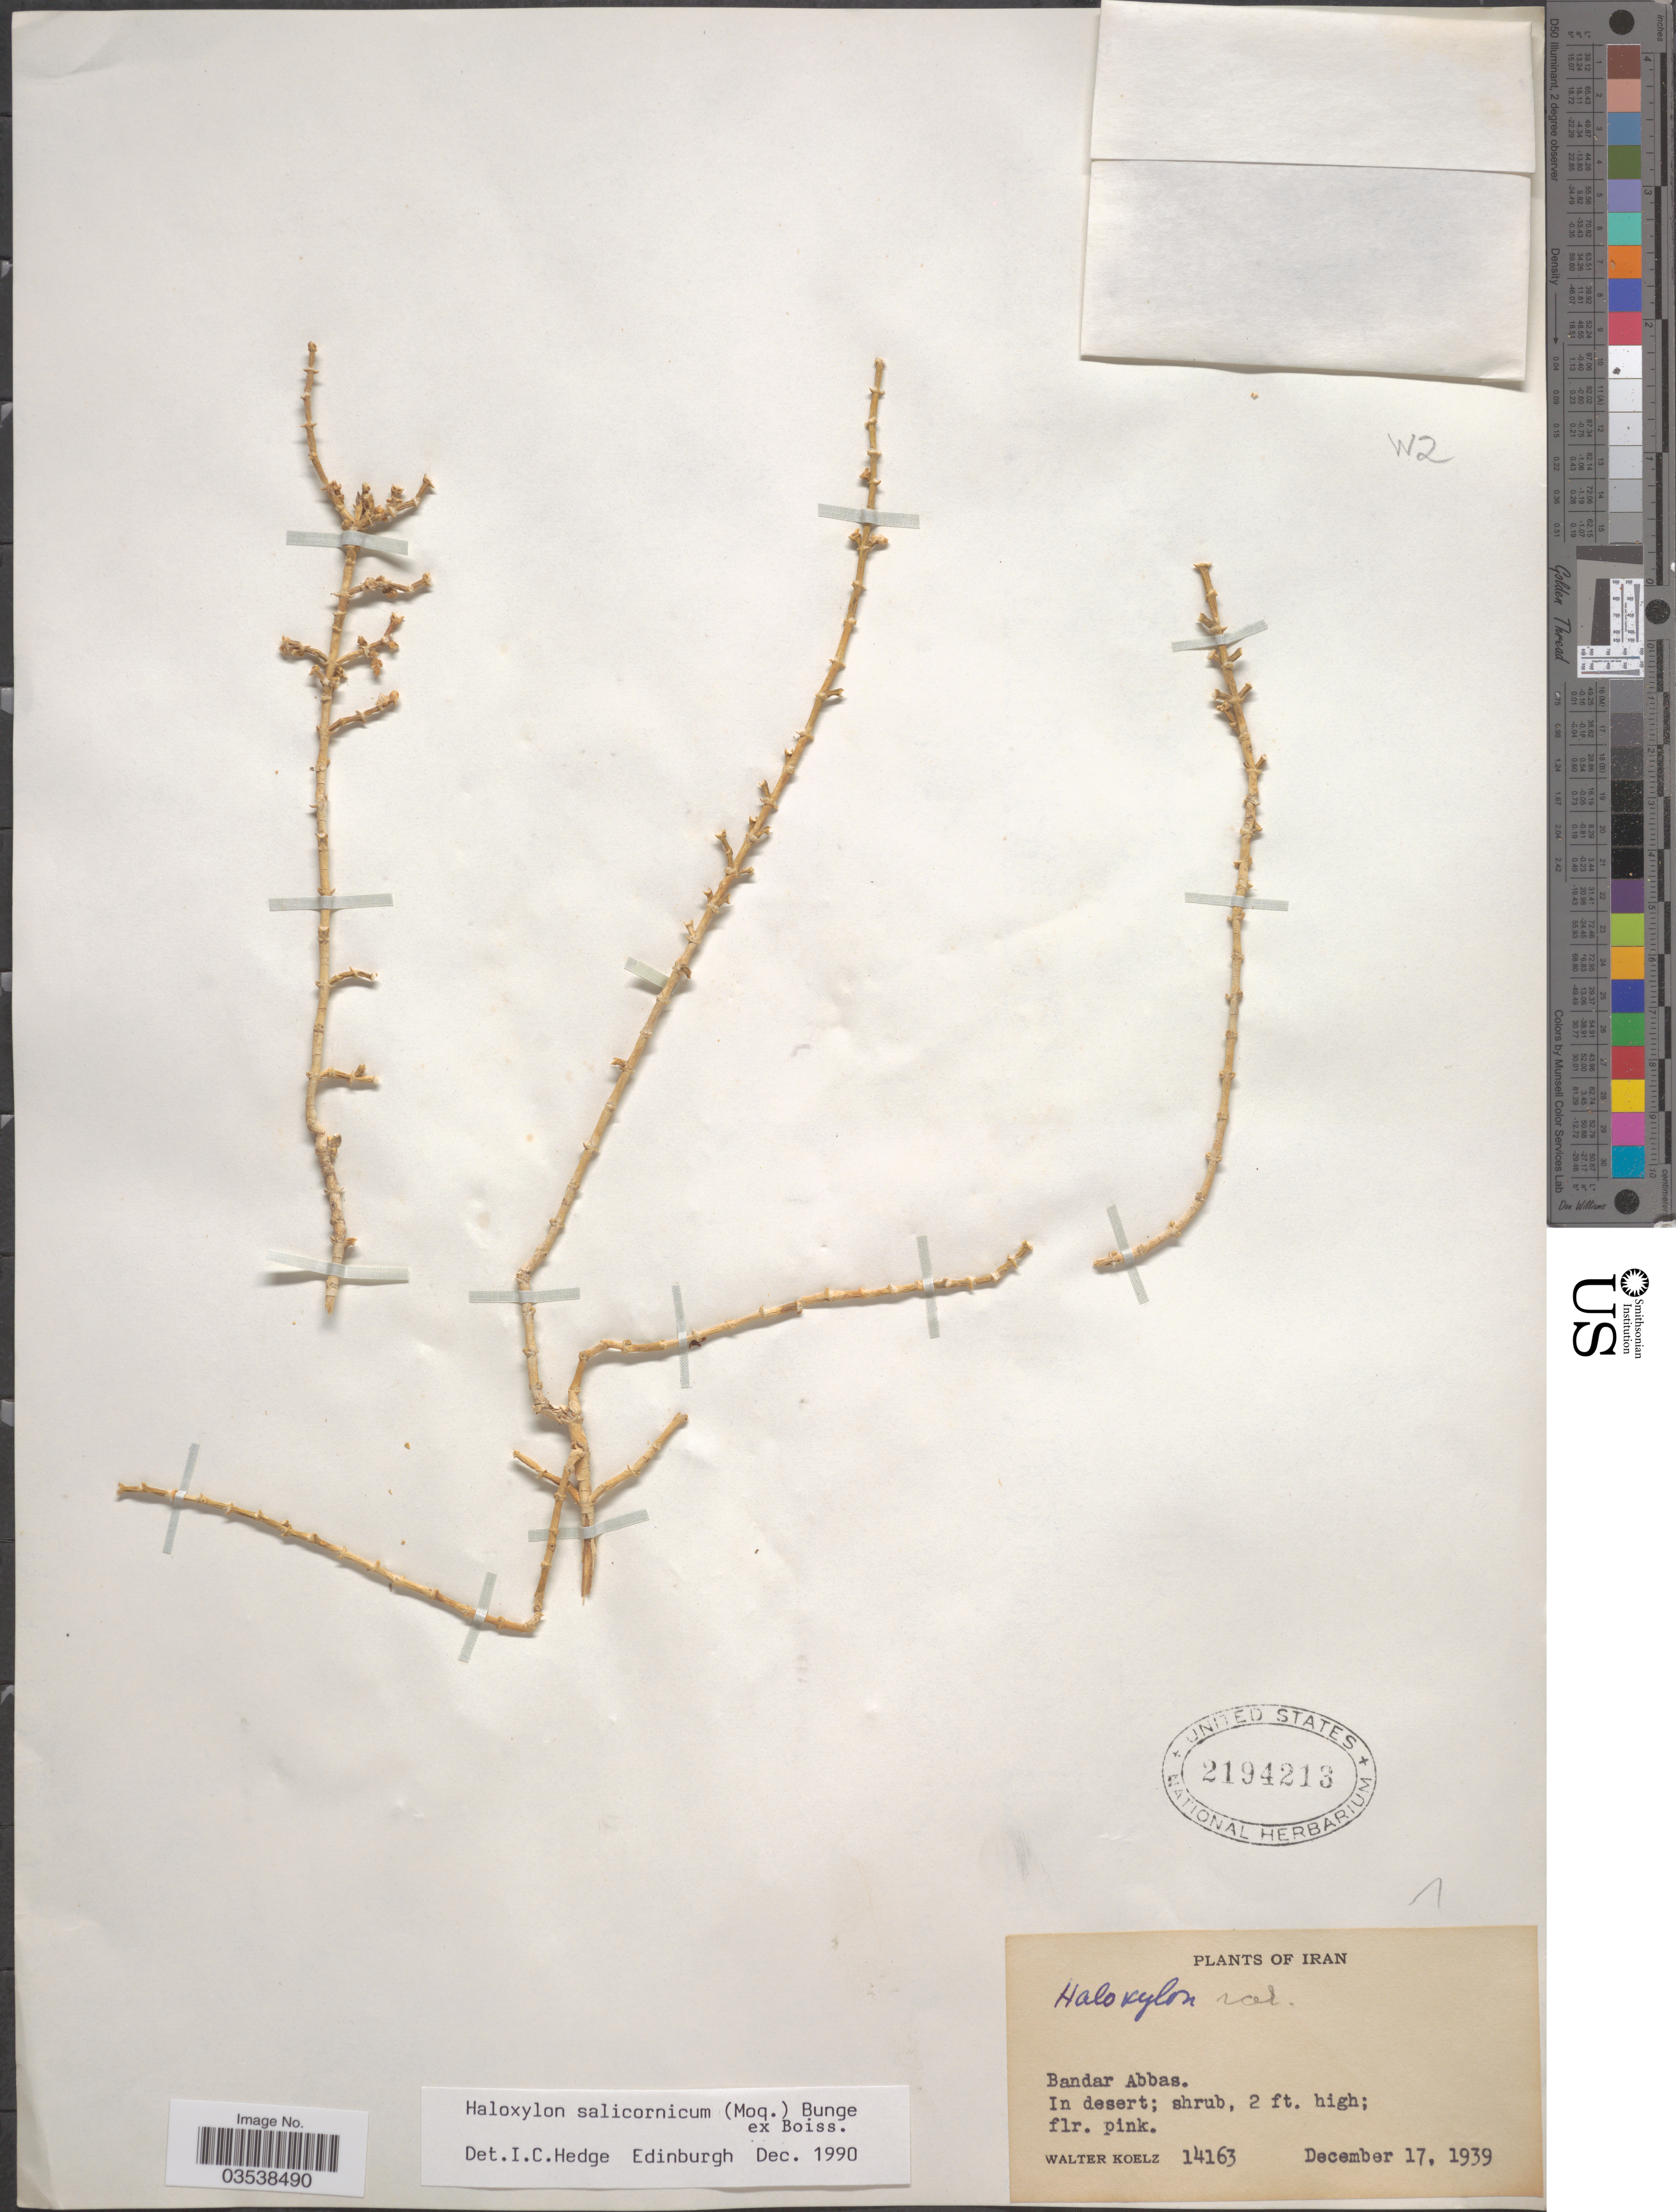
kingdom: Plantae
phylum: Tracheophyta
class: Magnoliopsida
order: Caryophyllales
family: Amaranthaceae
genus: Haloxylon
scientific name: Haloxylon salicornicum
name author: (Moq.) Bunge ex Boiss.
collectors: W. N. Koelz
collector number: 14163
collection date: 1939-12-17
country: Iran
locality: Bandar Abbas.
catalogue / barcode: US 2194213